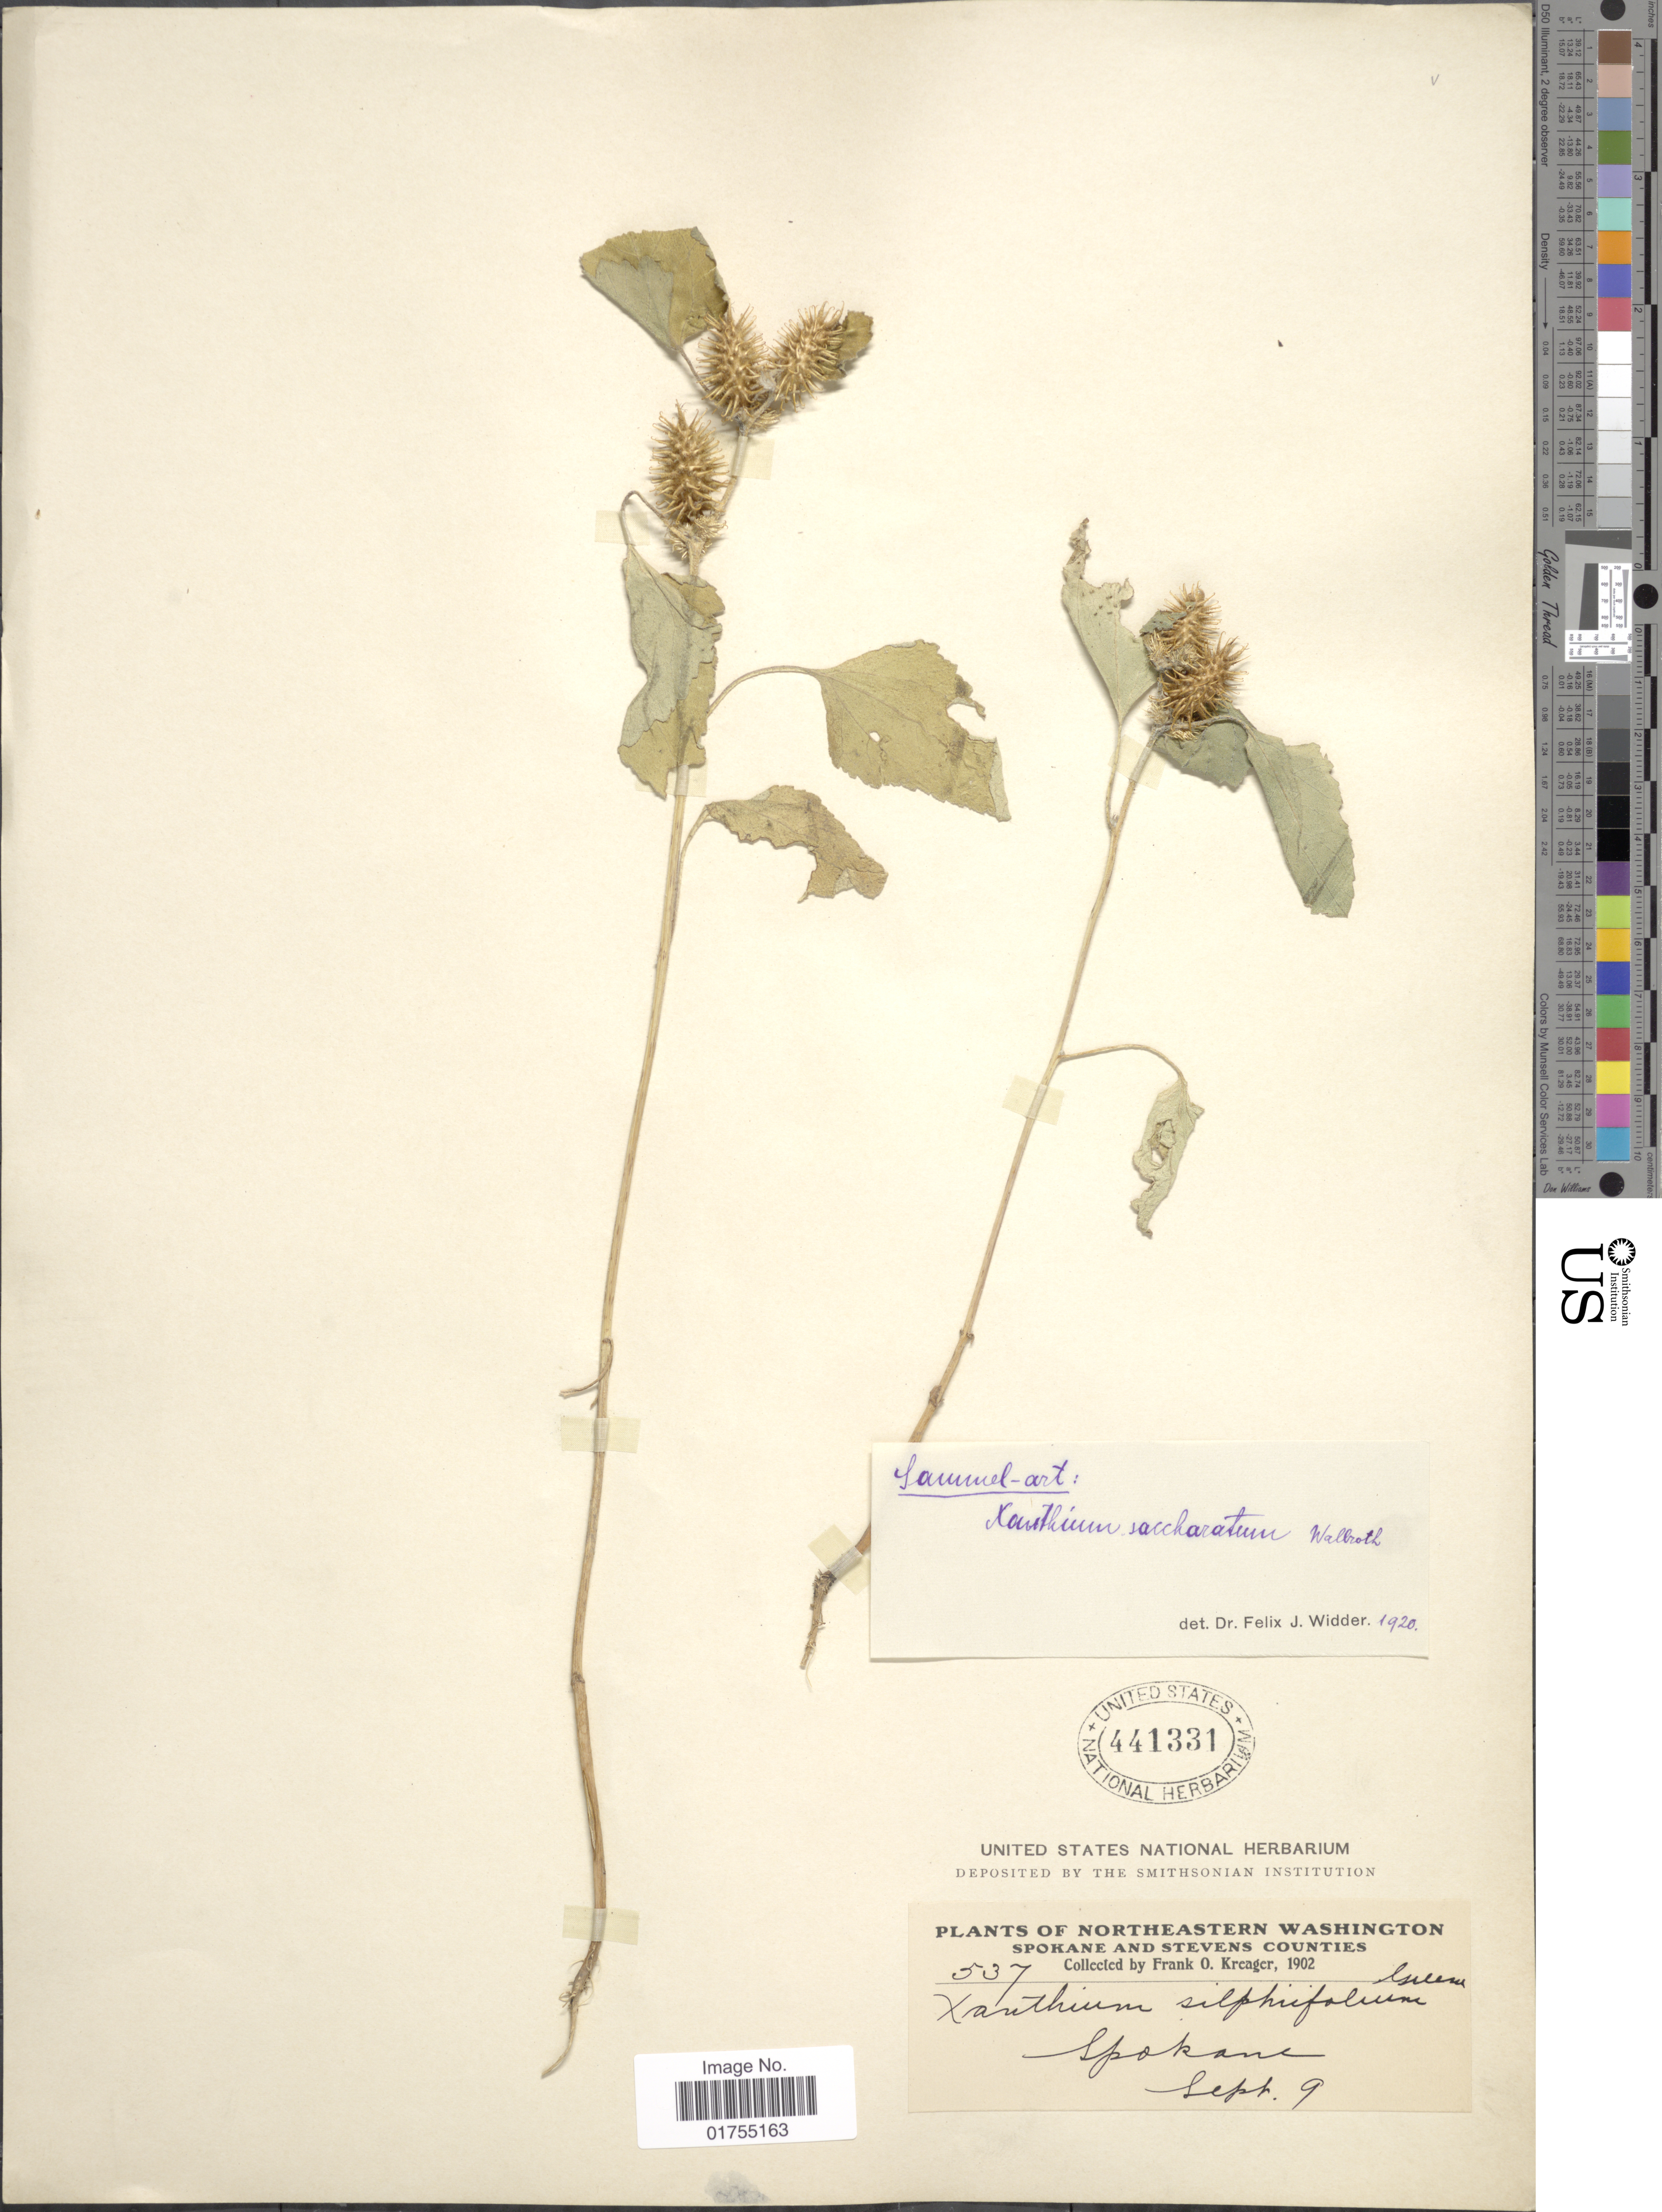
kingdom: Plantae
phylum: Tracheophyta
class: Magnoliopsida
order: Asterales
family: Asteraceae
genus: Xanthium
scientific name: Xanthium strumarium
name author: L.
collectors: F. Kreager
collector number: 537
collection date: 1902-09-09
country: United States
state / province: Washington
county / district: Spokane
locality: Northeastern Washington. Spokane. Stevens Counties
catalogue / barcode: US 441331